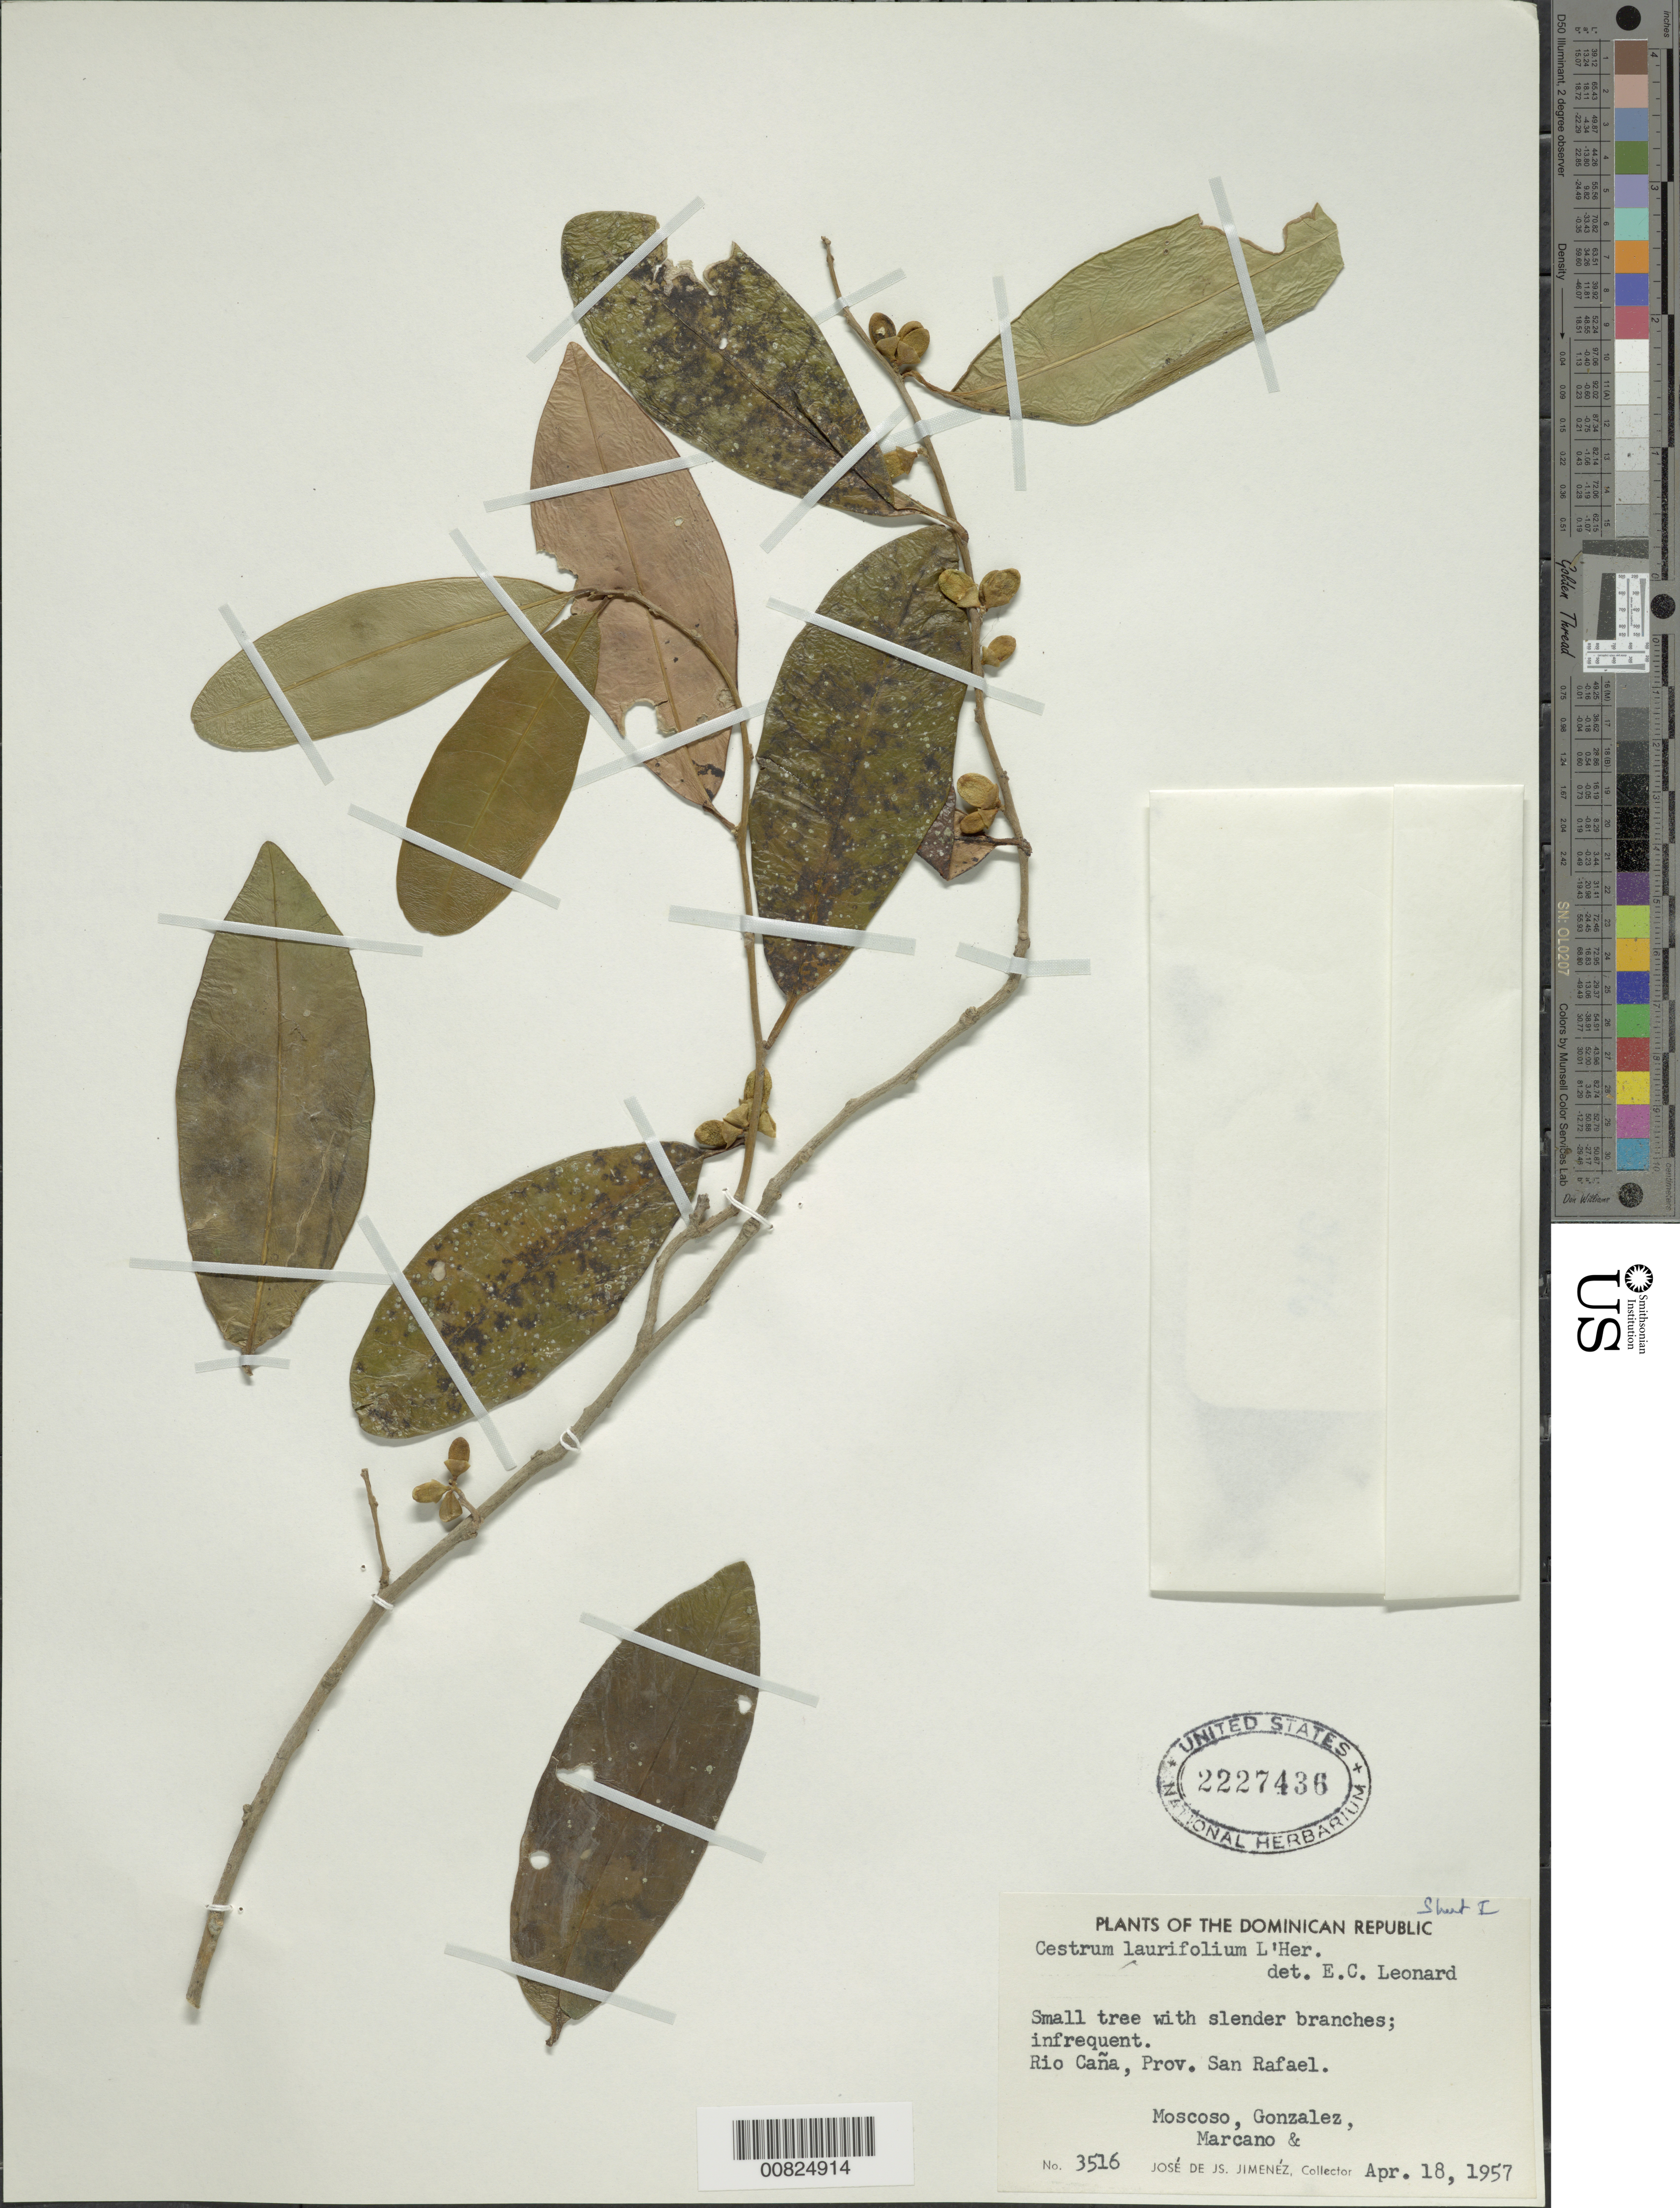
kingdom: Plantae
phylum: Tracheophyta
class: Magnoliopsida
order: Solanales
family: Solanaceae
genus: Cestrum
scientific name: Cestrum laurifolium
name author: L'Hér.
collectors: J. J. Jiménez Almonte, R. Moscoso, C. Gonzalez & E. J. Marcano F.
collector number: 3516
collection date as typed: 18 Apr 1957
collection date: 1957-04-18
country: Dominican Republic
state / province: Elias Piña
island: Hispaniola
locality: Rio Caña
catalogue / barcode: US 2227436